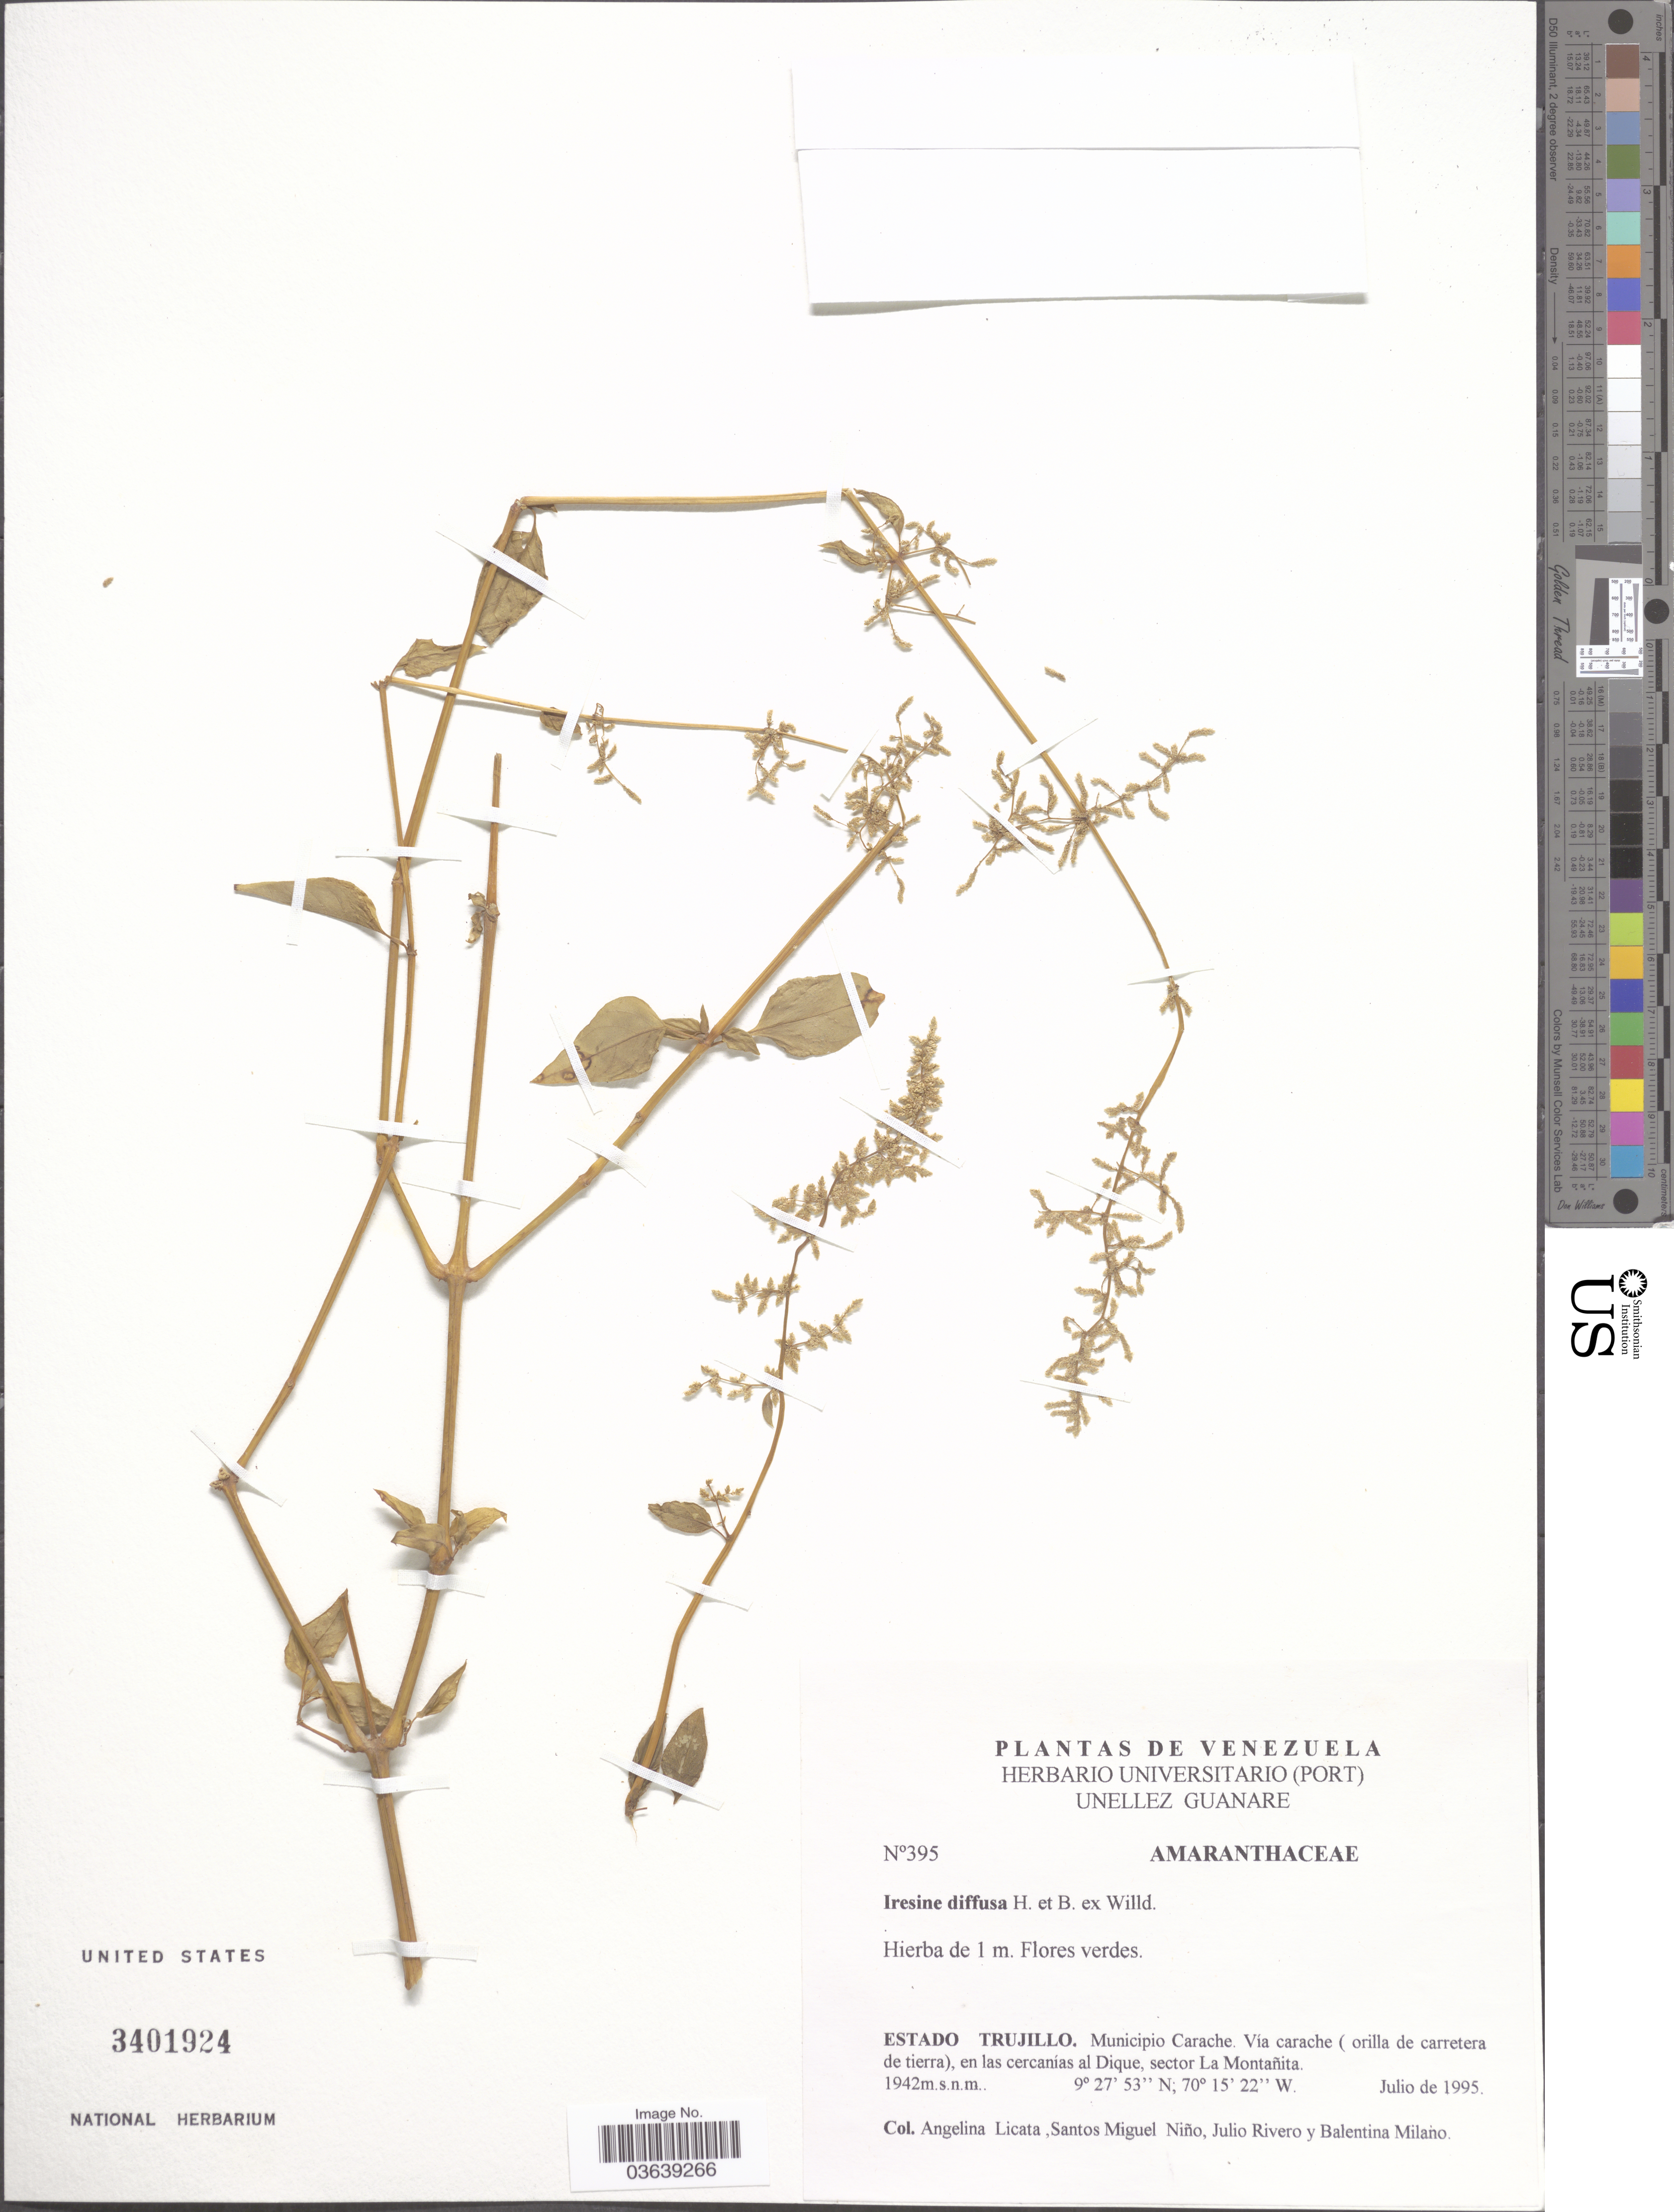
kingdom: Plantae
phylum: Tracheophyta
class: Magnoliopsida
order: Caryophyllales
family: Amaranthaceae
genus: Iresine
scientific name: Iresine celosia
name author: L.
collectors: A. Licata, S. M. Niño, J. Rivero & B. Milano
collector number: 395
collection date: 1995-07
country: Venezuela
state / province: Trujillo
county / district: Carache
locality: Vía carache (orilla de carretera de tierra), en las cercanías al Dique, sector La Montañita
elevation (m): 1942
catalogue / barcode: US 3401924